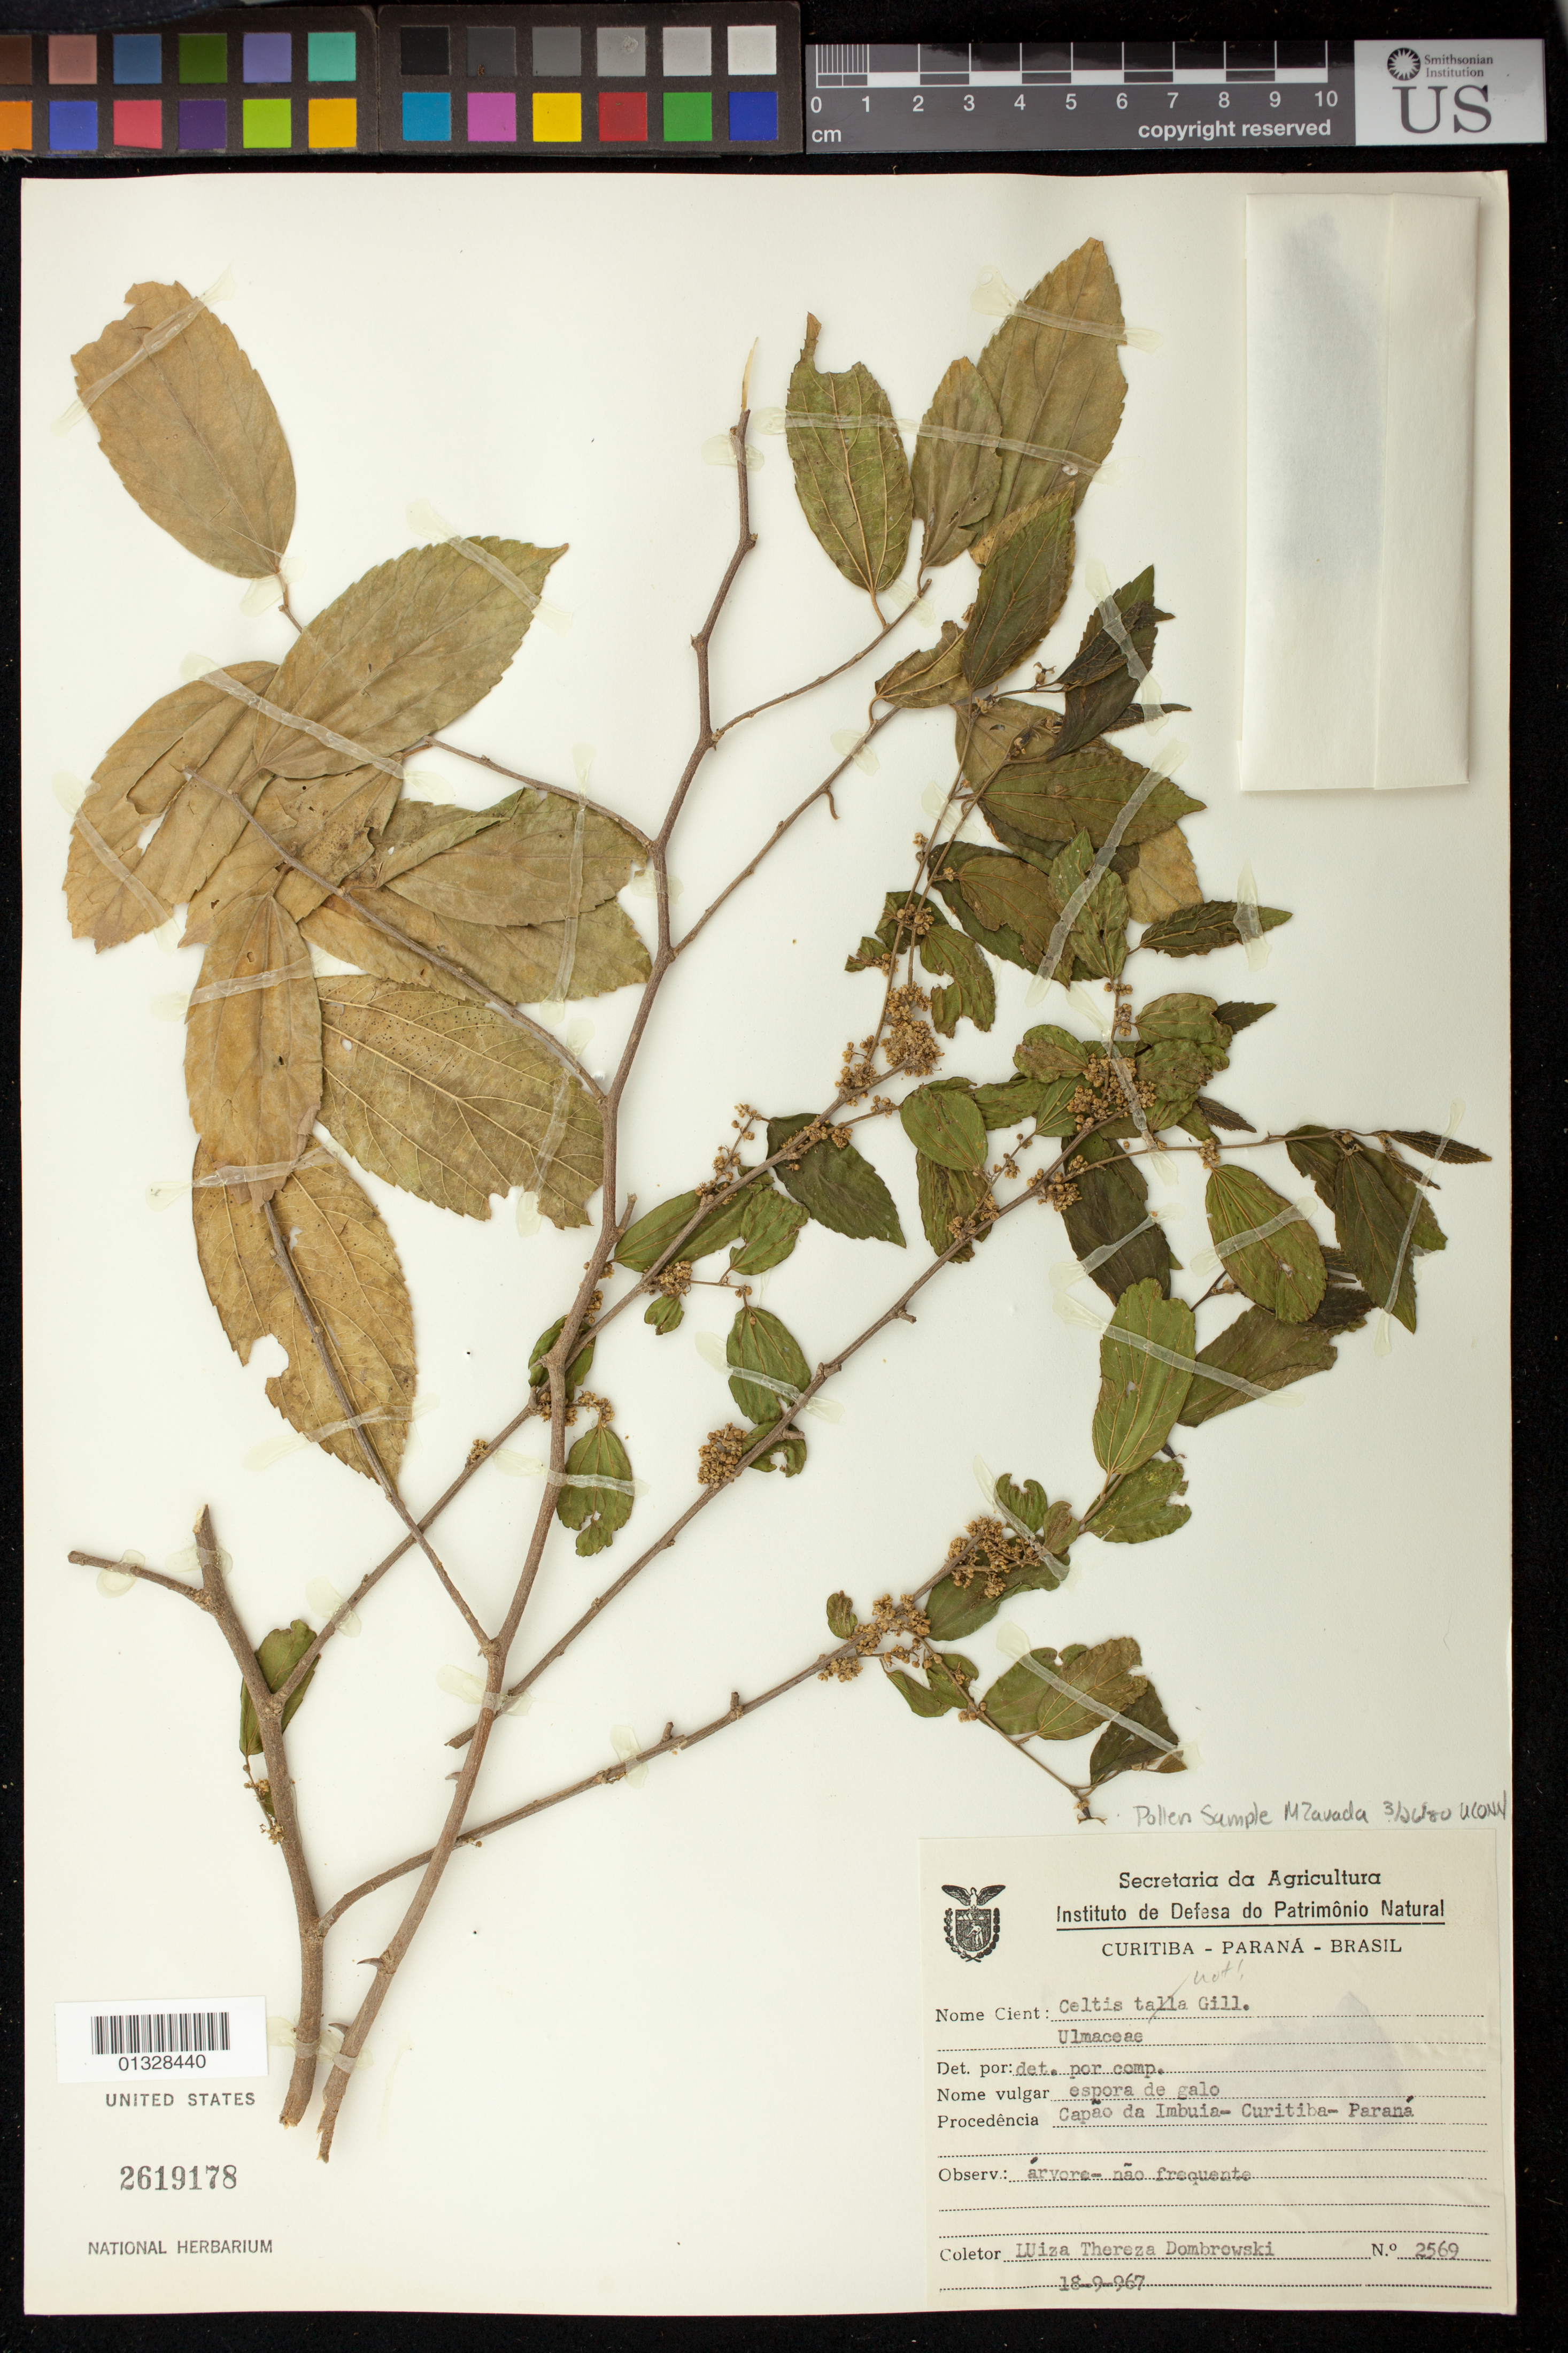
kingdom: Plantae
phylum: Tracheophyta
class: Magnoliopsida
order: Rosales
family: Cannabaceae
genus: Celtis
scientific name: Celtis sp.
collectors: L. Dombrowski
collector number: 2569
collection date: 1967-09-18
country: Brazil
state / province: Paraná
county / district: Curitiba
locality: Capão da Imbuia.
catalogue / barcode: US 2619178